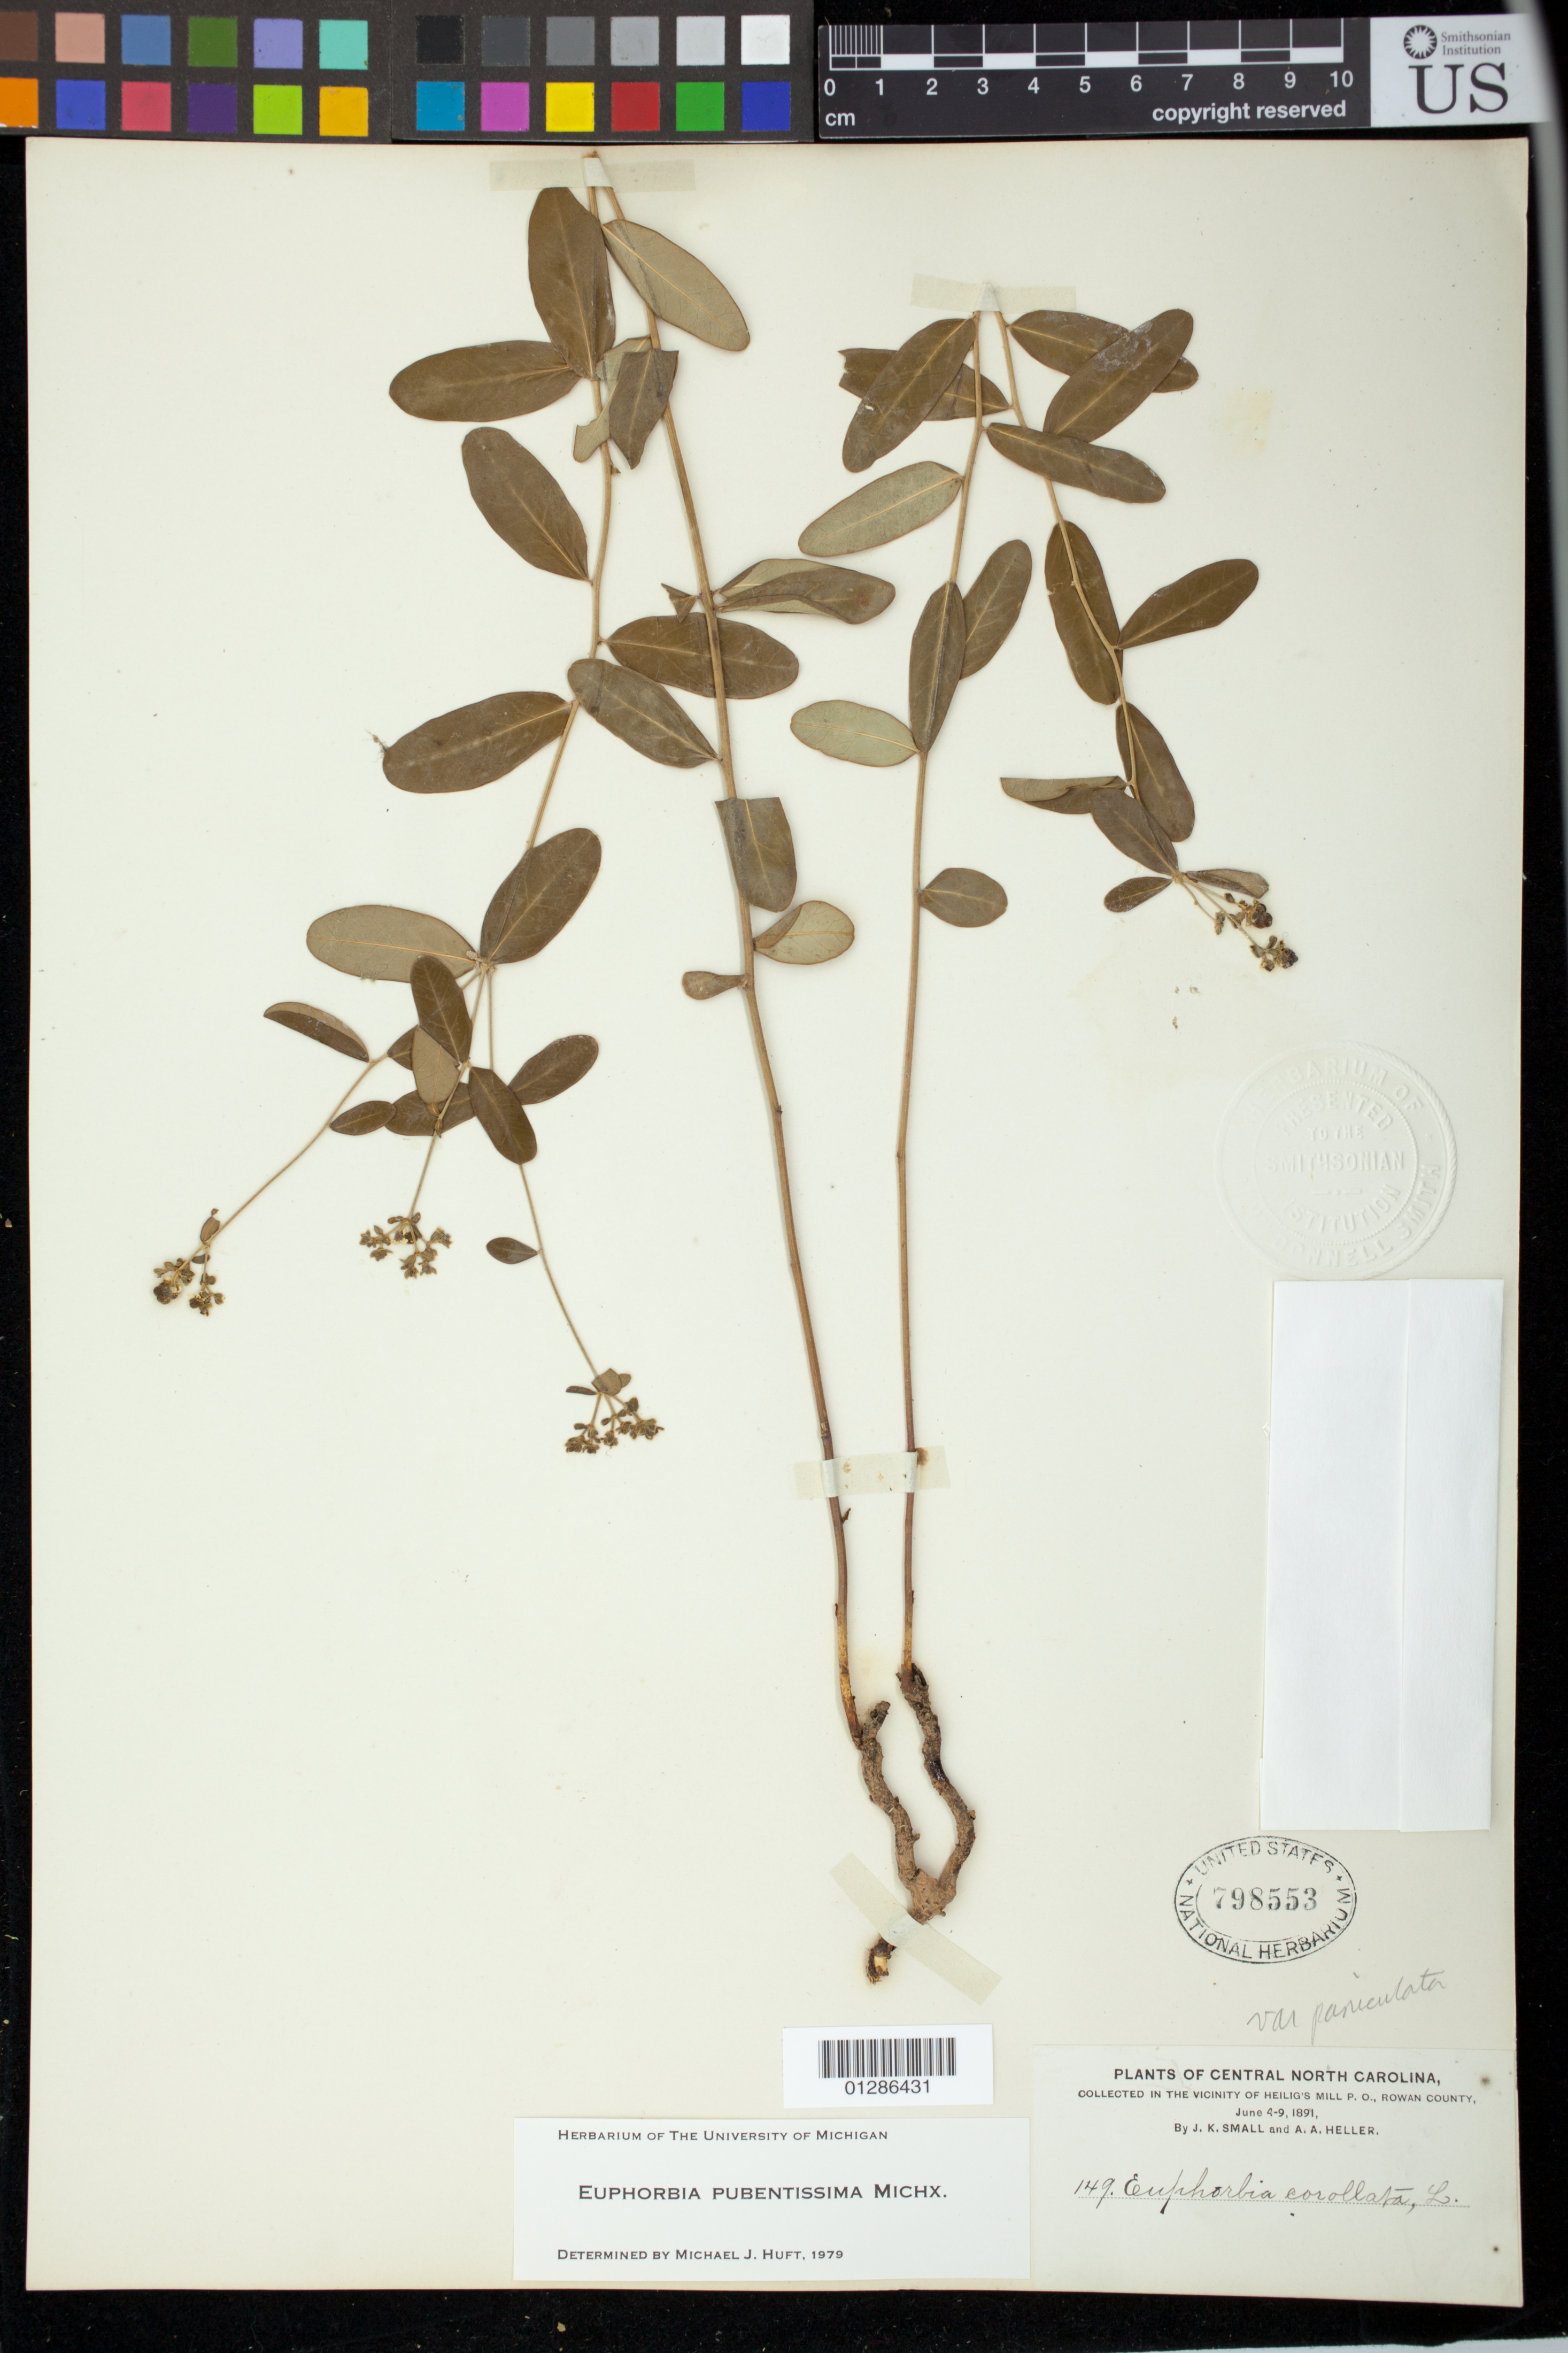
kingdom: Plantae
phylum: Tracheophyta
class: Magnoliopsida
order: Malpighiales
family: Euphorbiaceae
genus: Euphorbia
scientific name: Euphorbia pubentissima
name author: Michx.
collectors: J. K. Small & A. A. Heller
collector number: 149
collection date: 1891-06-04/1891-06-09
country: United States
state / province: North Carolina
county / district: Rowan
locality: Vicinity of Heilig's Mill P.O.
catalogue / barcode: US 798553